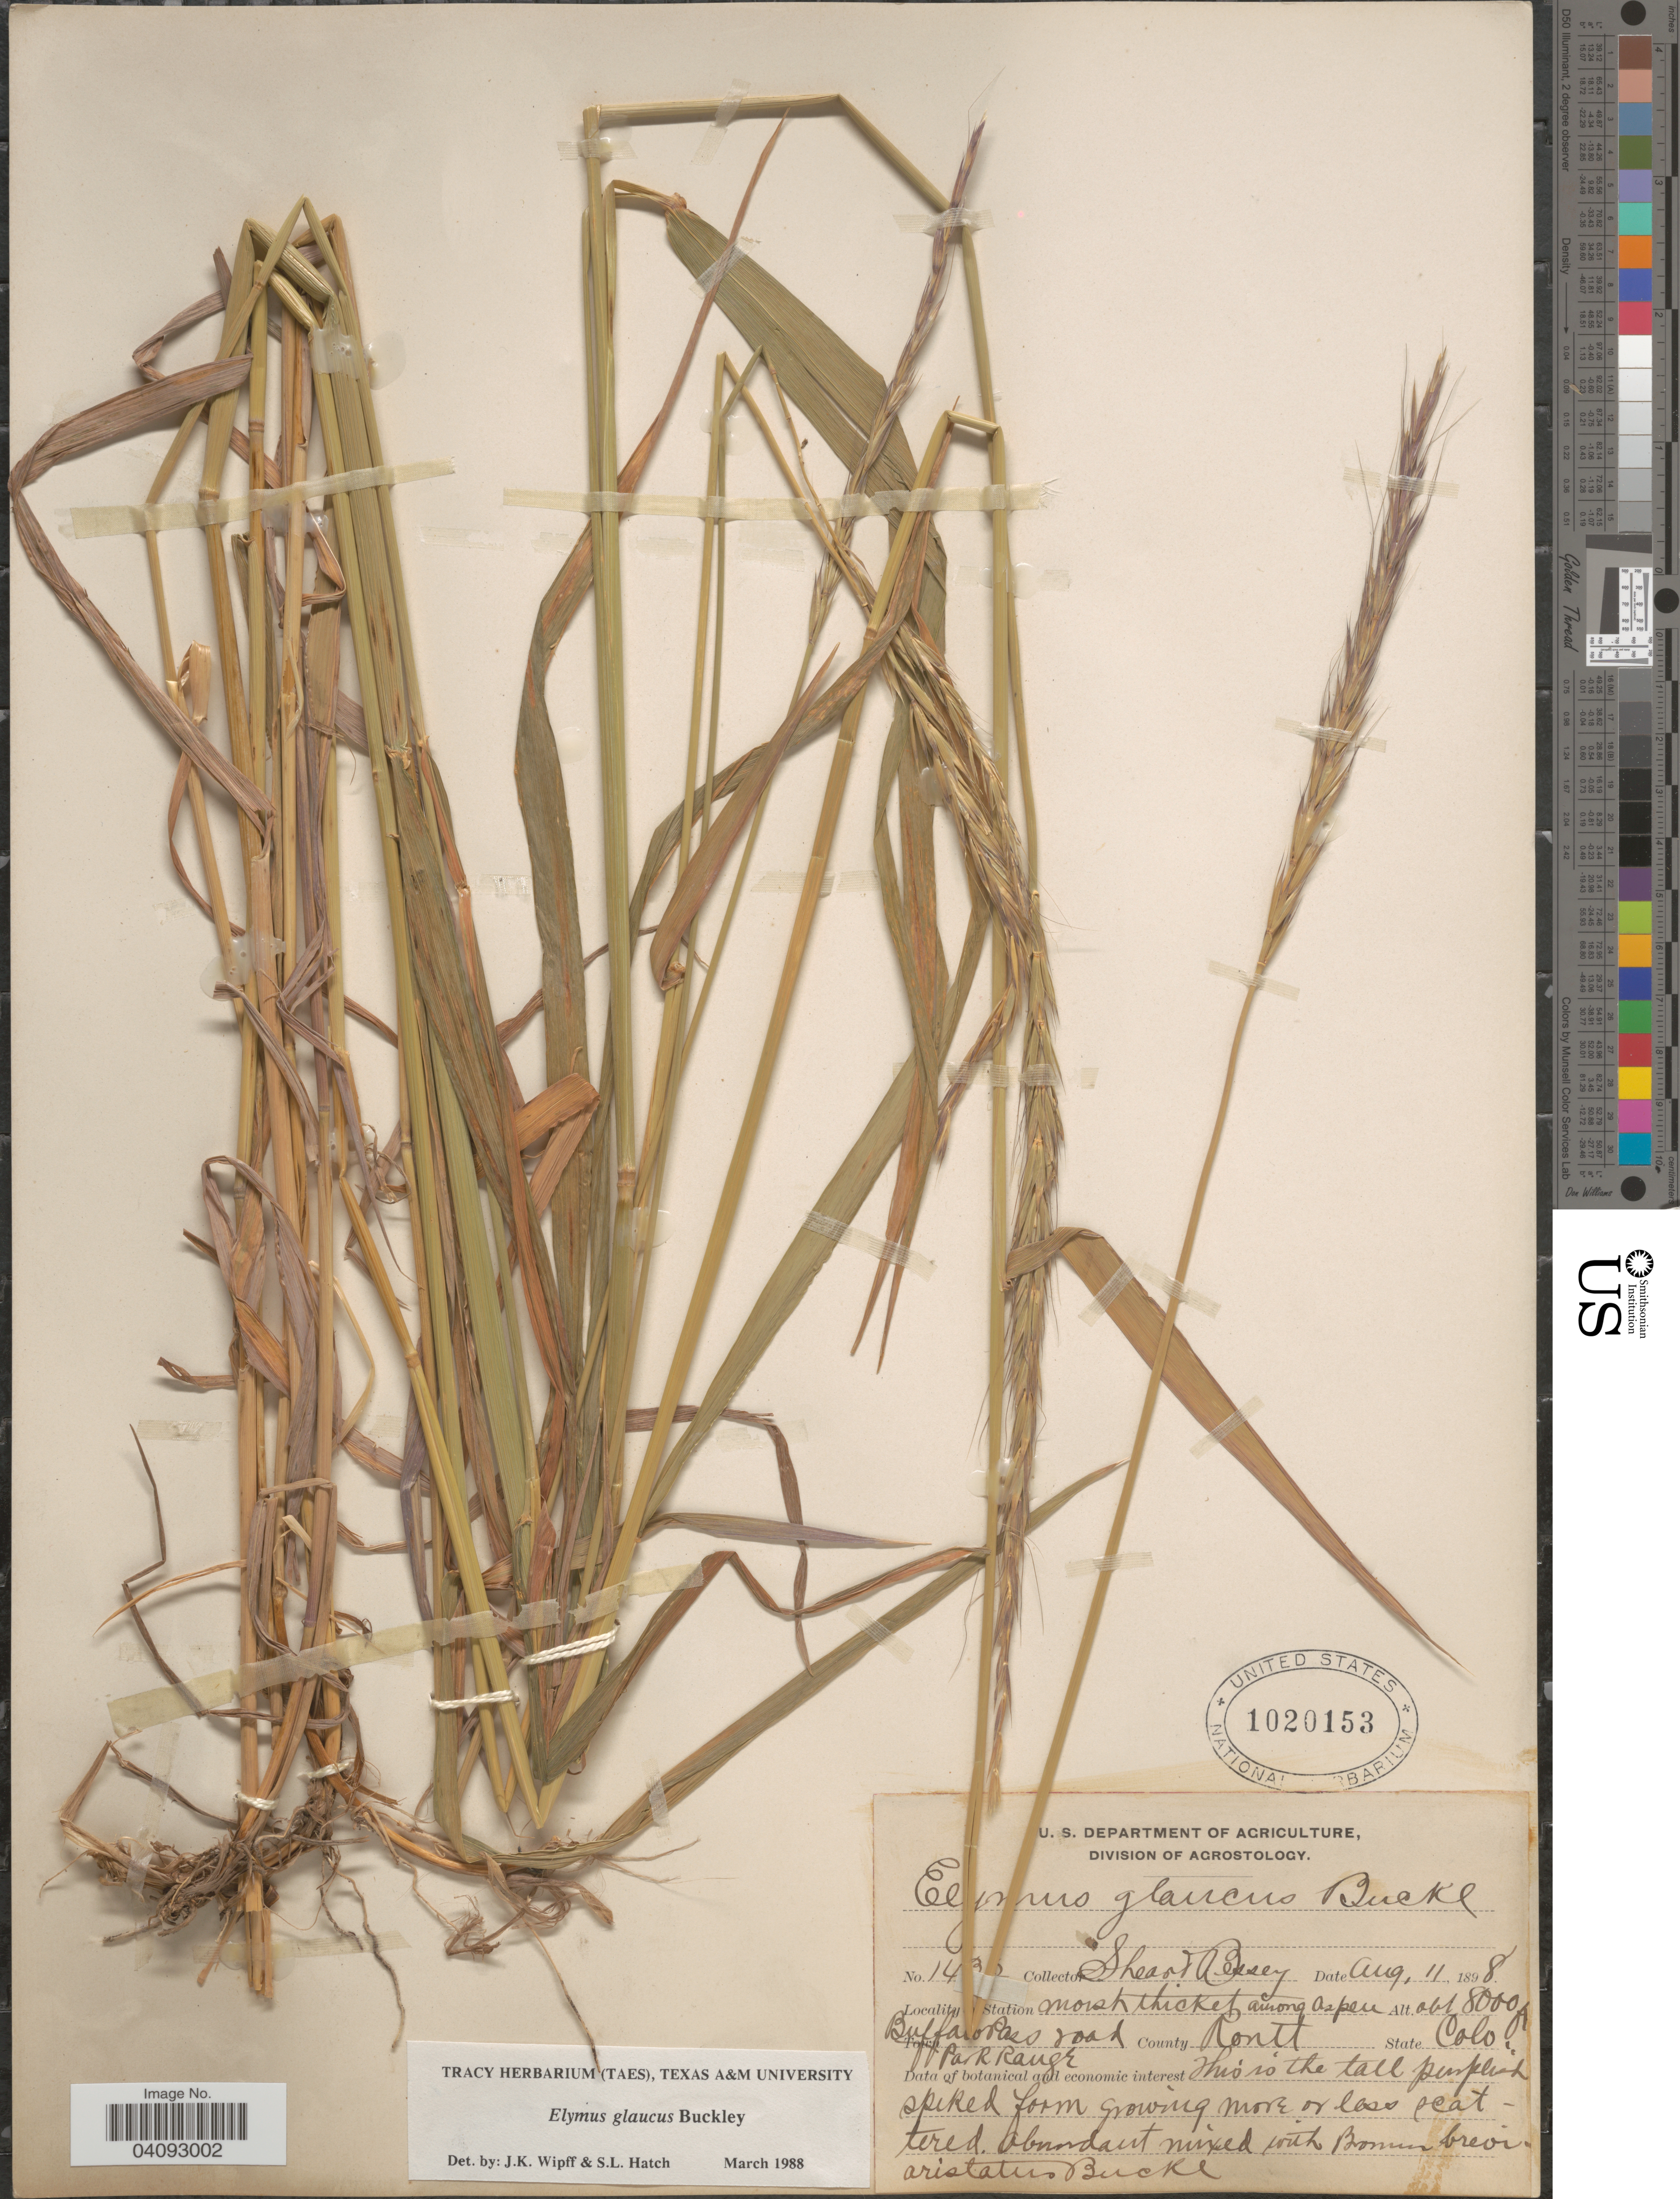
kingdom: Plantae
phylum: Tracheophyta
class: Liliopsida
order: Poales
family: Poaceae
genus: Elymus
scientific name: Elymus glaucus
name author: Buckley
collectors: -- Shear & -. Bessey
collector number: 14!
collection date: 1898-08-11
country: United States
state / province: Colorado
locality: Buffalo Pass road Park Range. County Routt.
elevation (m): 2438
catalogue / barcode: US 1020153